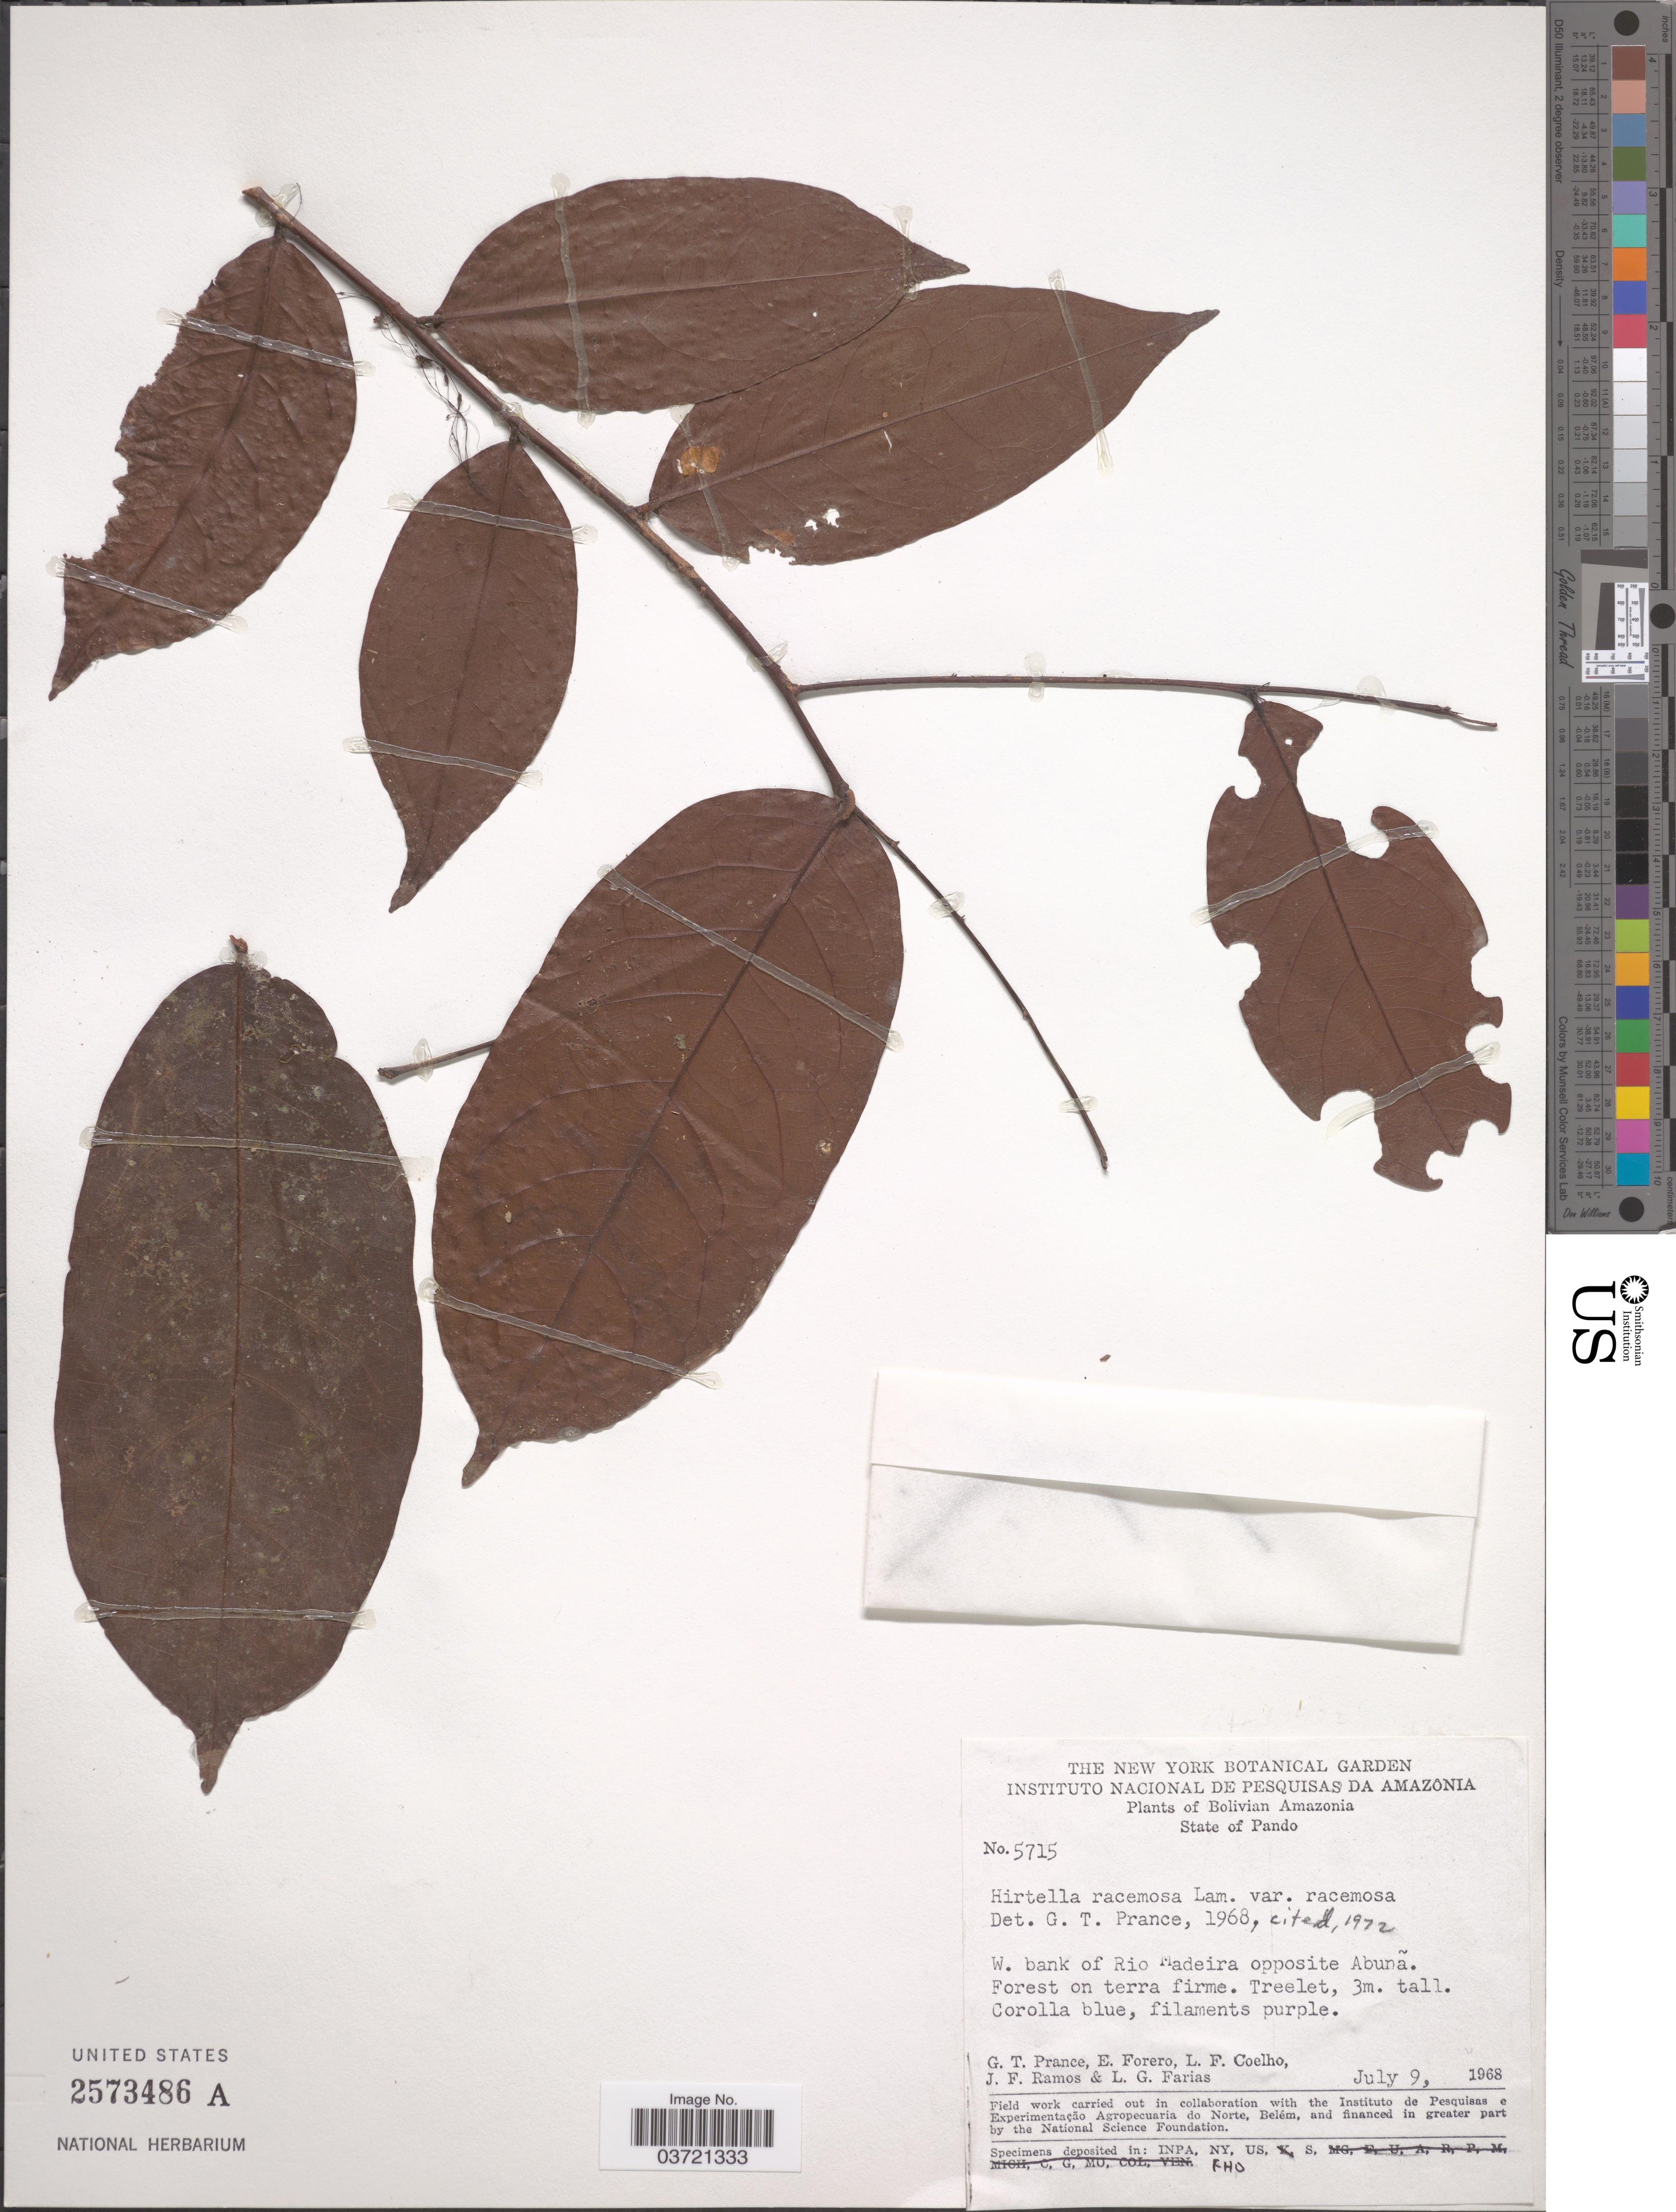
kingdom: Plantae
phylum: Tracheophyta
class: Magnoliopsida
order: Malpighiales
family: Chrysobalanaceae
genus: Hirtella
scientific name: Hirtella racemosa var. racemosa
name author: Lam.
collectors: G. T. Prance, E. Forero & L. F. Coelho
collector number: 5715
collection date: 1968-07-09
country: Bolivia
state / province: Pando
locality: Bolivian Amazonia. W. bank of Rio Madeira opposite Abuña.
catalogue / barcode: US 2573486A